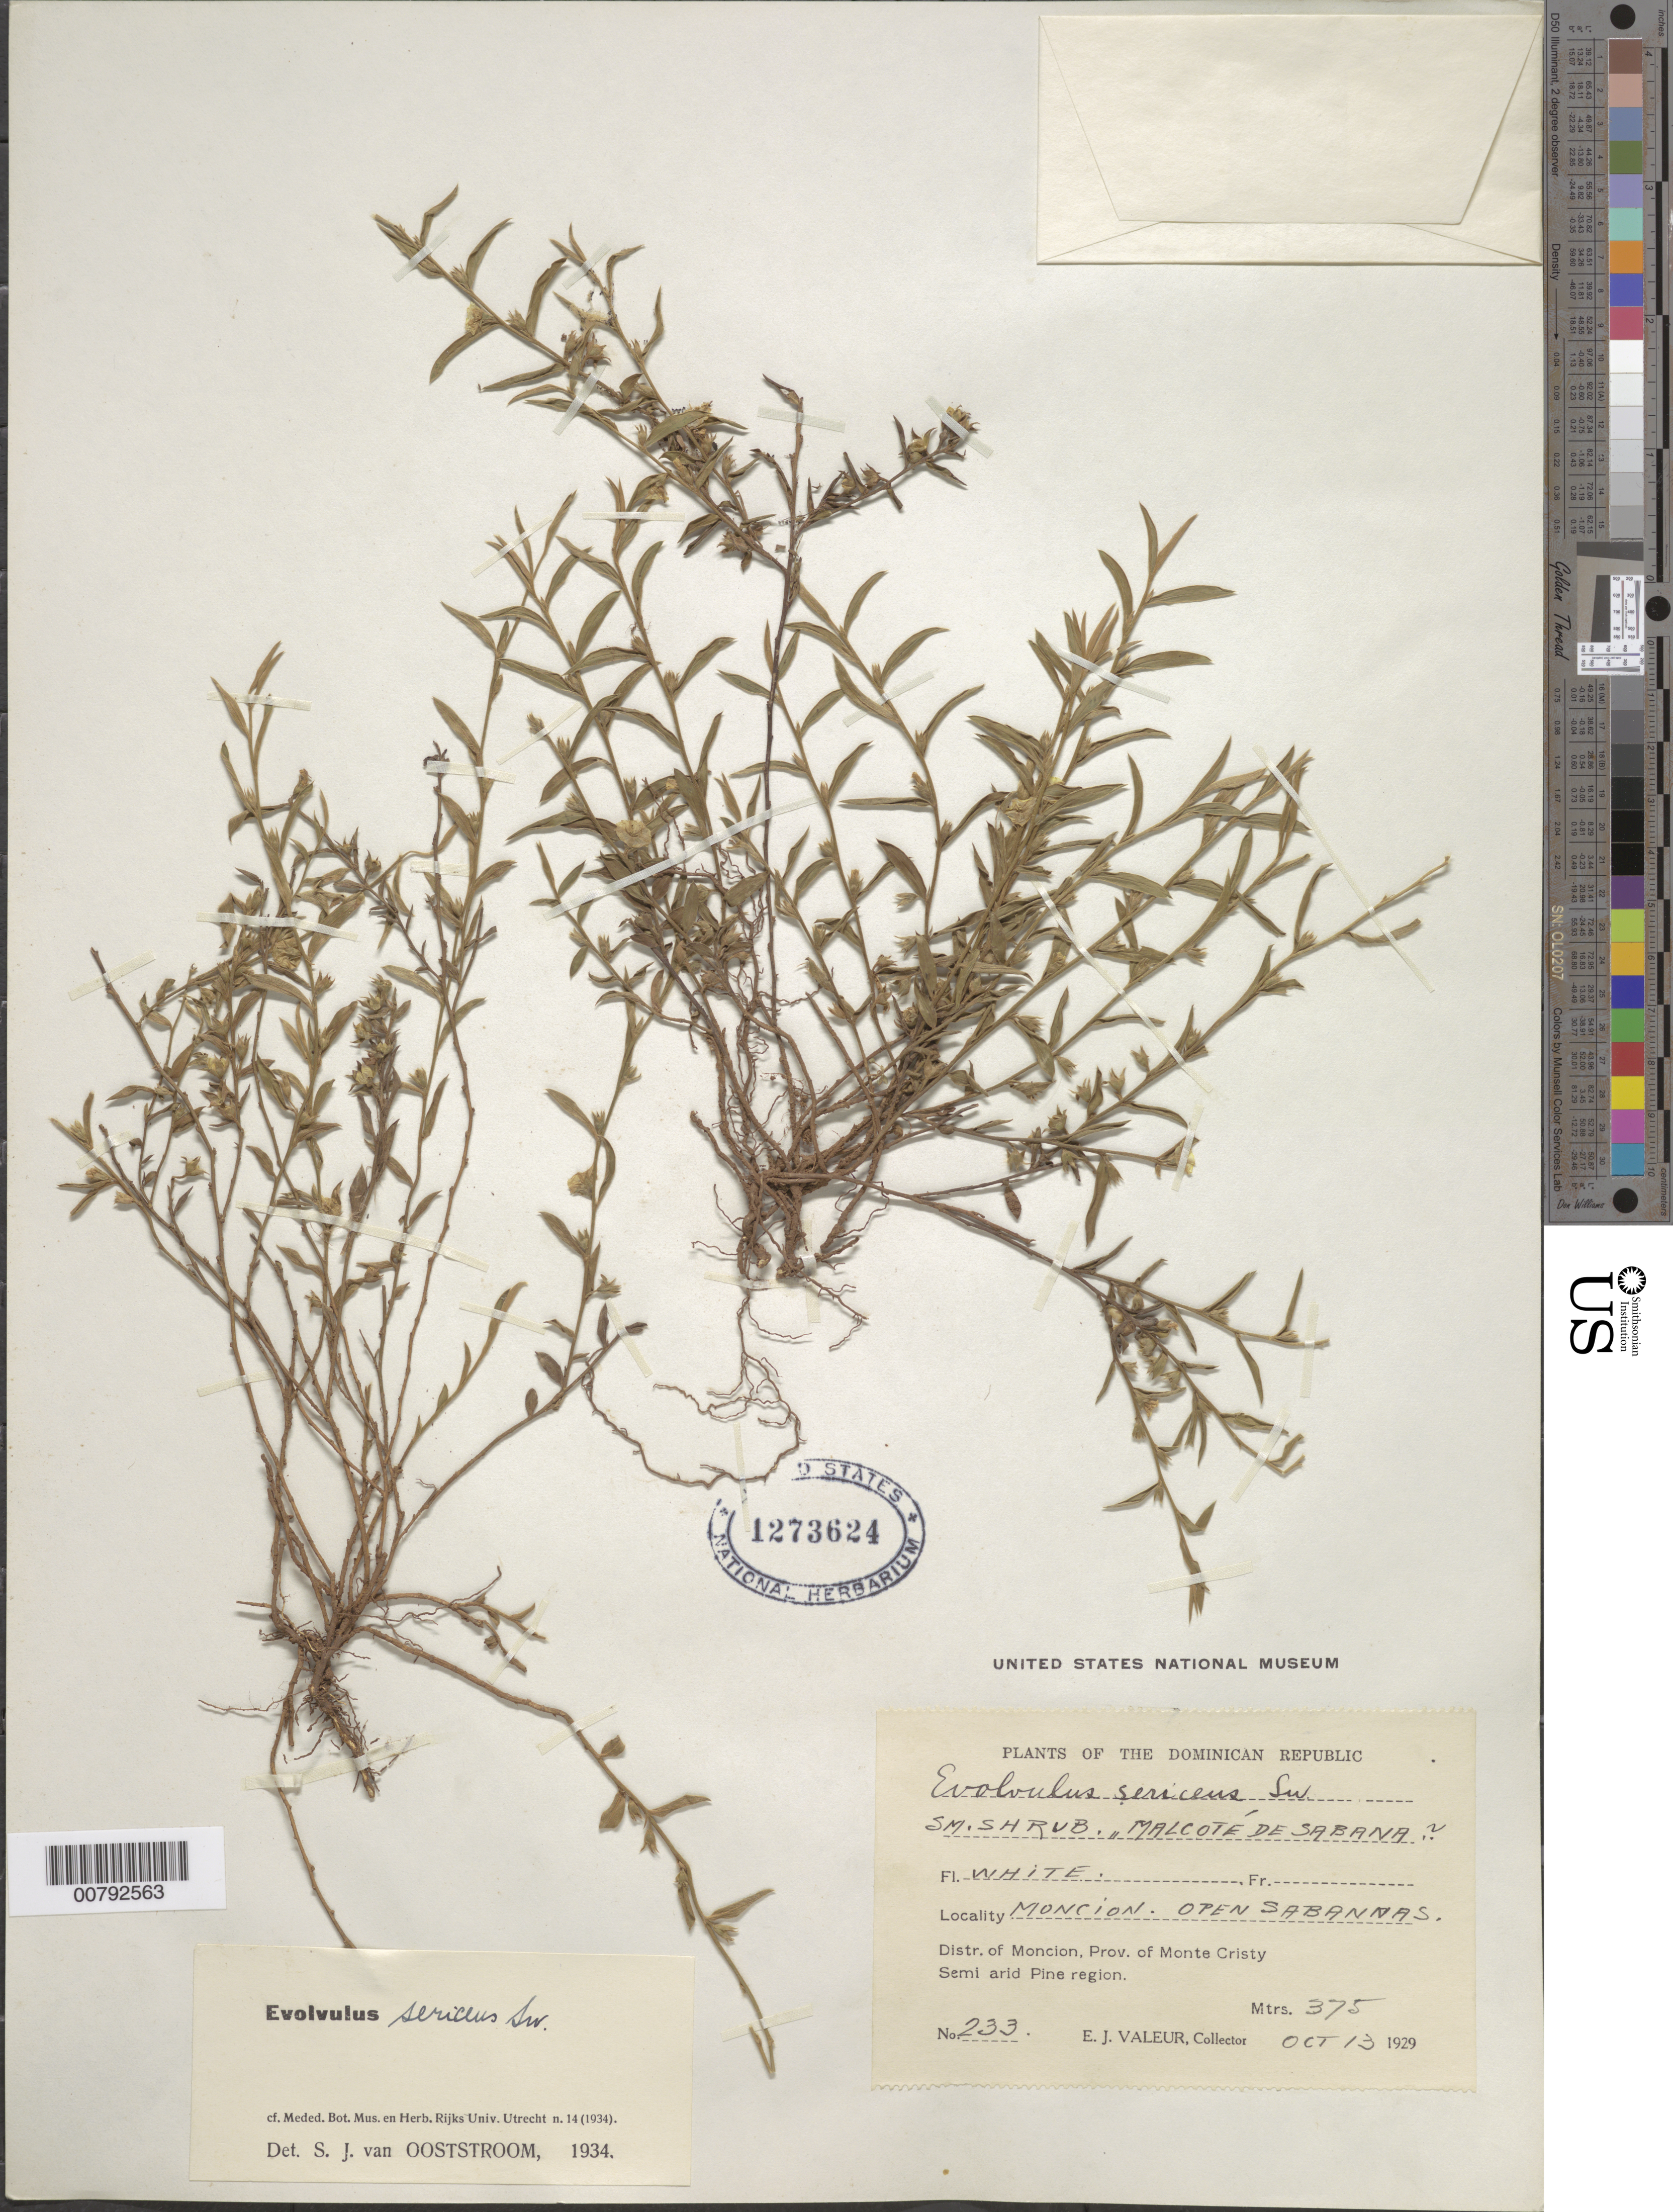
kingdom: Plantae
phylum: Tracheophyta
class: Magnoliopsida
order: Solanales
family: Convolvulaceae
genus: Evolvulus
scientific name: Evolvulus sericeus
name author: Sw.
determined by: Ooststroom, S. J. van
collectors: E. Valeur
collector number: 233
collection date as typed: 13 Oct 1929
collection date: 1929-10-13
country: Dominican Republic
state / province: Monte Cristi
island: Hispaniola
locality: Moncion, locality of Moncion.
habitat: Semi arid Pine region, open sabannas.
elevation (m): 375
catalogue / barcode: US 1273624